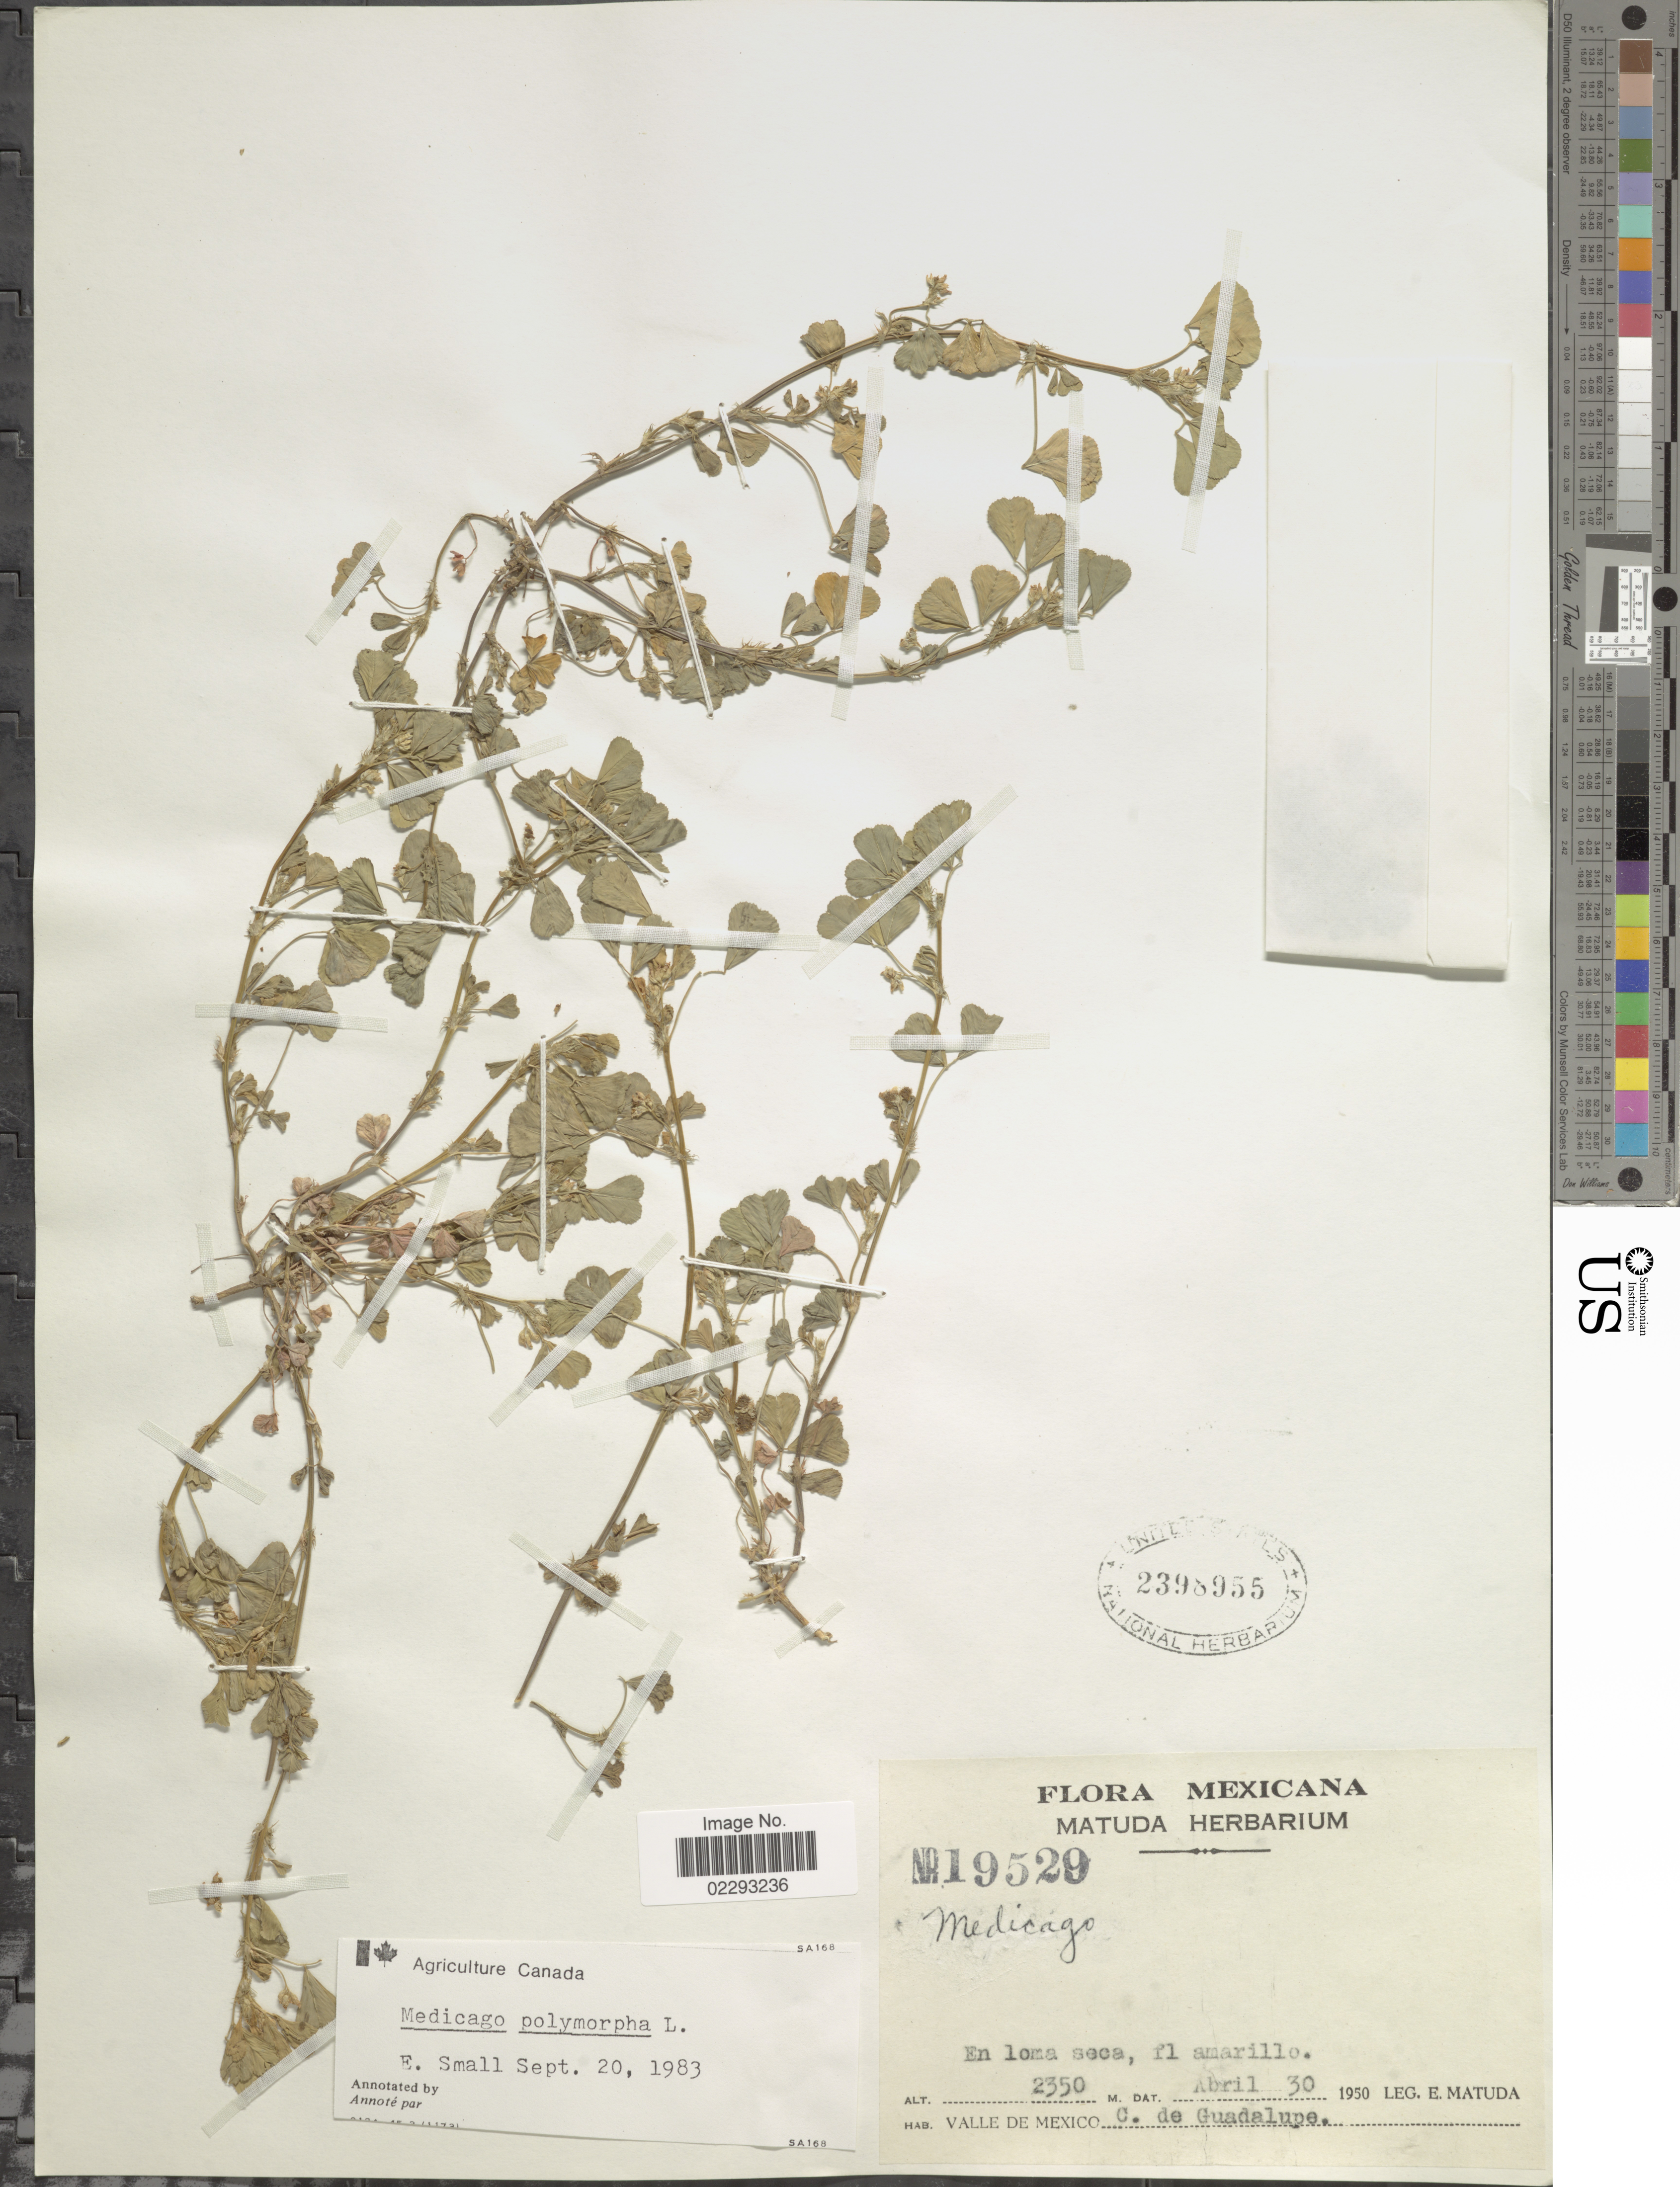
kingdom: Plantae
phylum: Tracheophyta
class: Magnoliopsida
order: Fabales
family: Fabaceae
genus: Medicago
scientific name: Medicago polymorpha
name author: L.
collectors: E. Matuda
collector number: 19529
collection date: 1950-04-30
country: Mexico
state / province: Baja California Sur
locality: Valle de Mexico C. de Guadalupe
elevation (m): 2350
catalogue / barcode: US 2398955